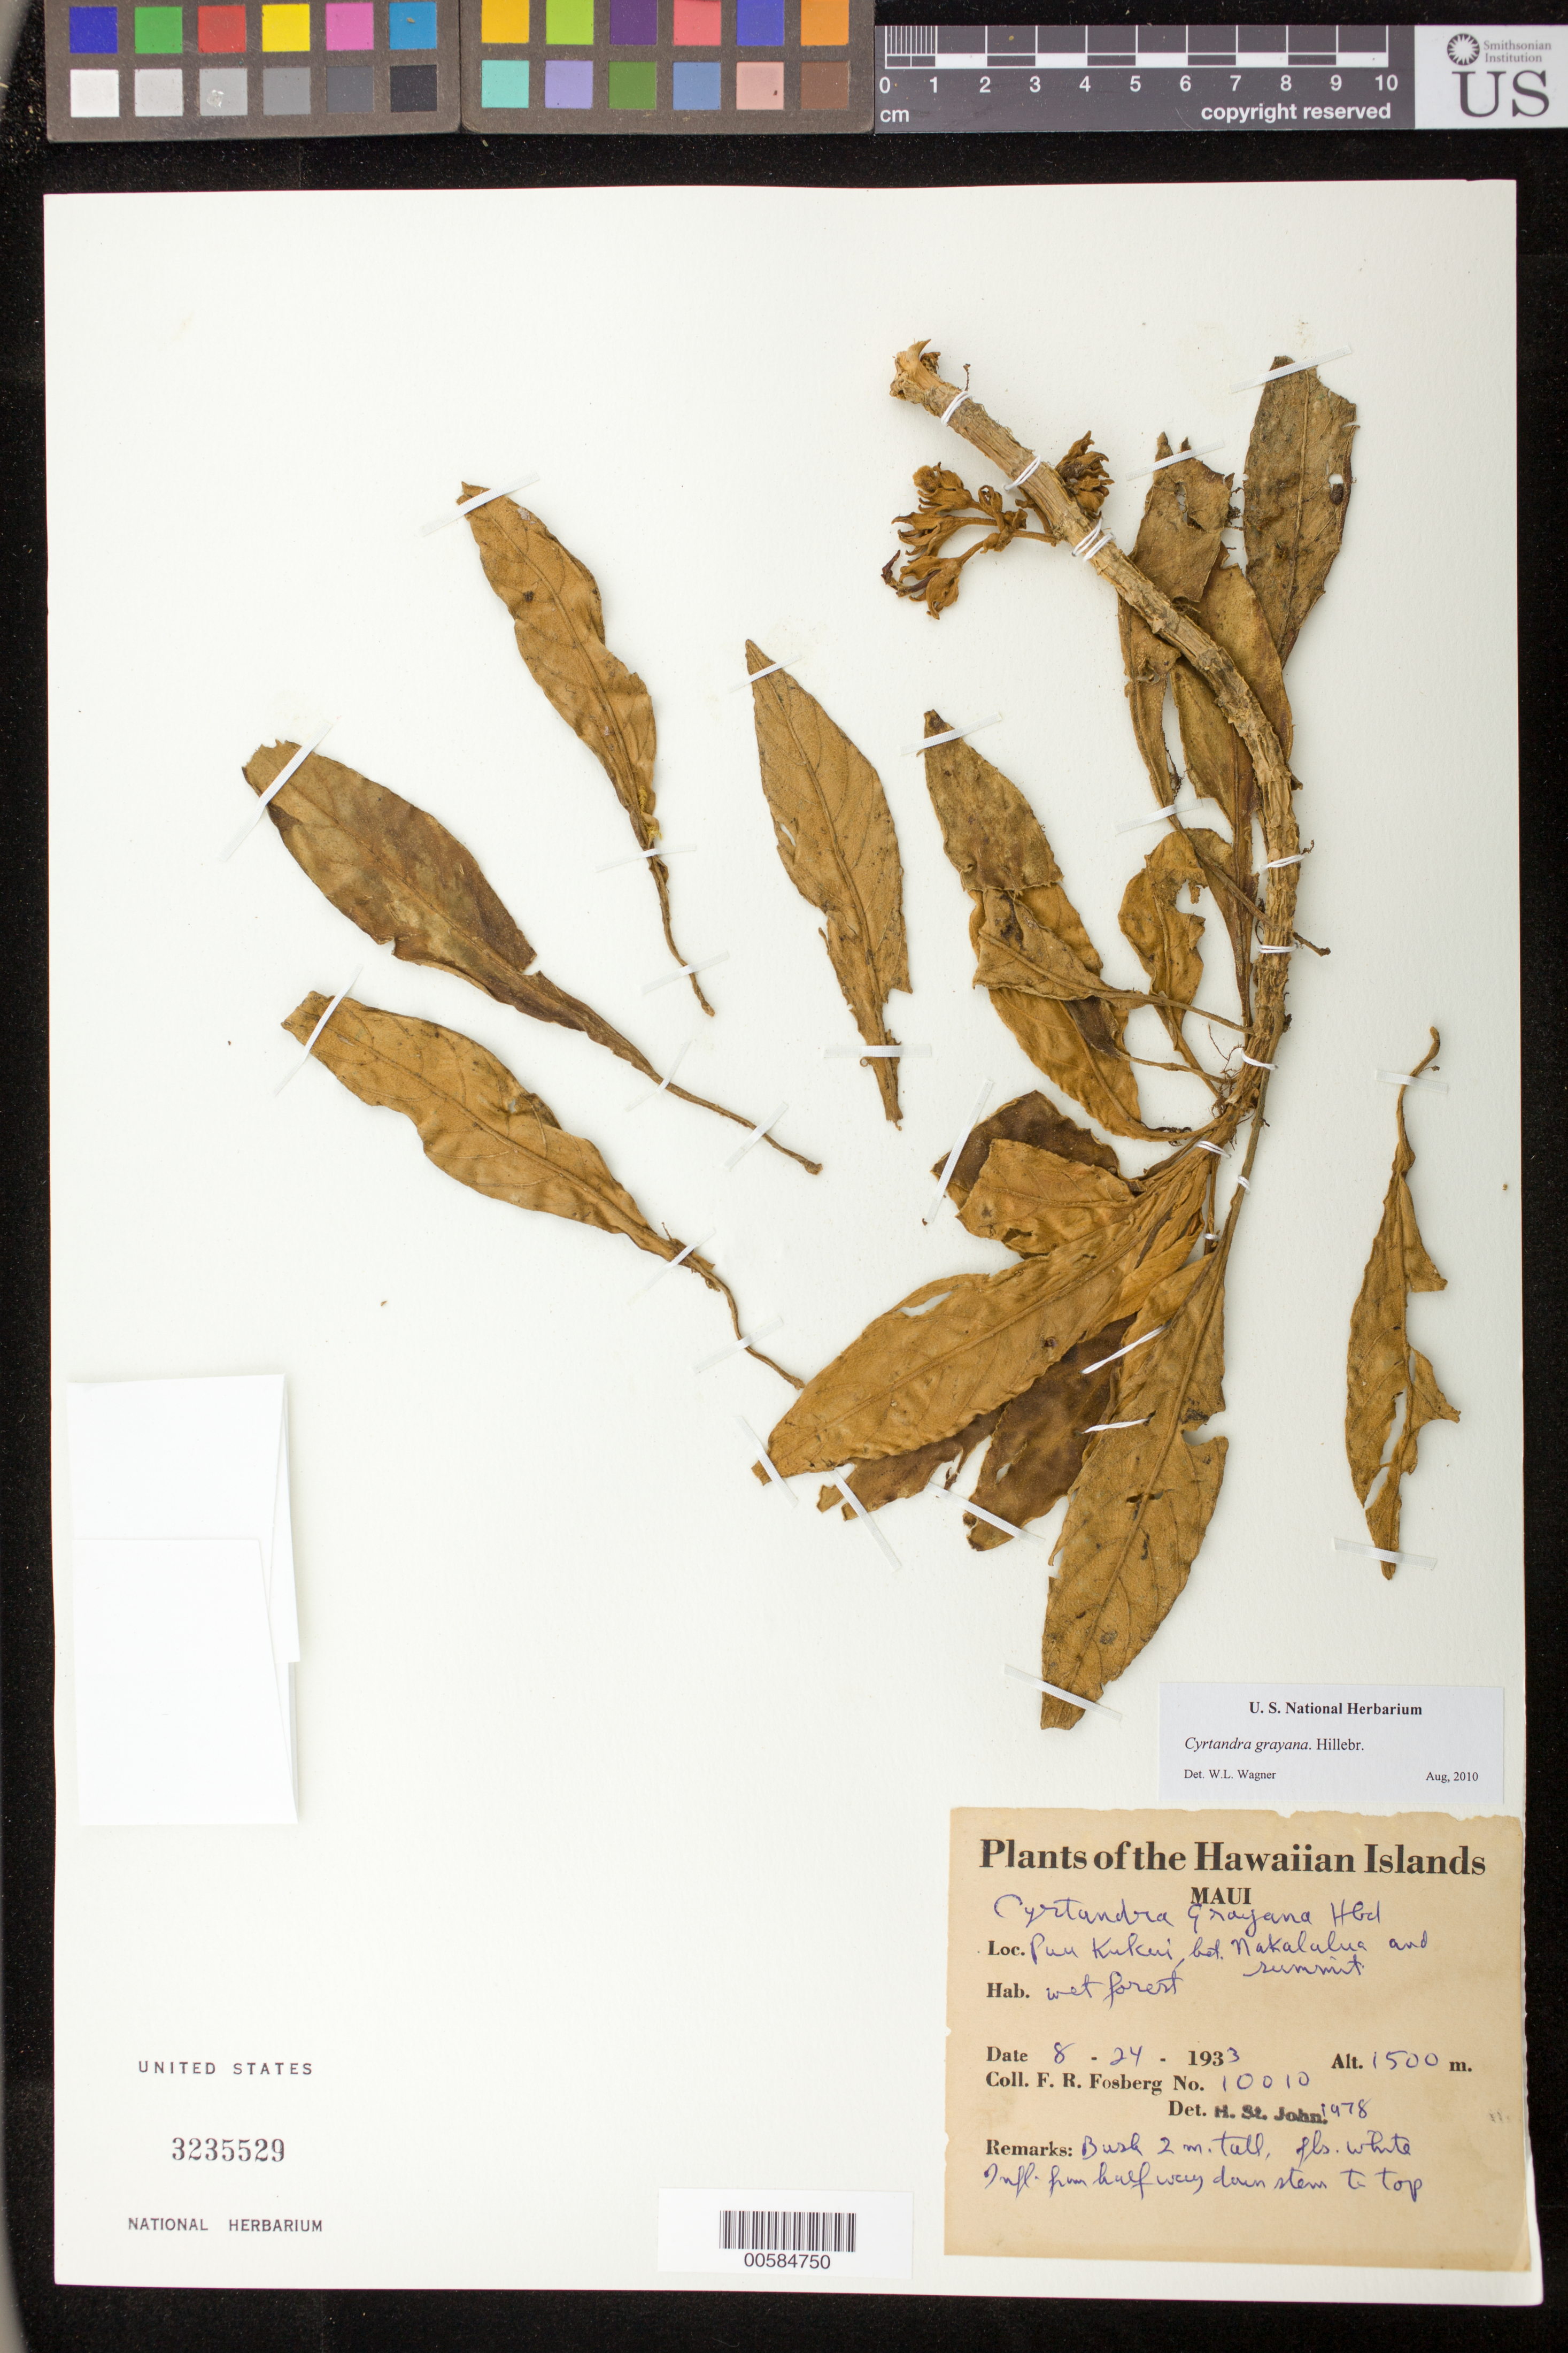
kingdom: Plantae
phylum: Tracheophyta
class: Magnoliopsida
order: Lamiales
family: Gesneriaceae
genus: Cyrtandra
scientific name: Cyrtandra grayana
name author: Hillebr.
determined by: St. John, H.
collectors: F. R. Fosberg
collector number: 10010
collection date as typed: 24 Aug 1933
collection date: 1933-08-24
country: United States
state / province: Hawaii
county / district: Maui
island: Maui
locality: Puu Kukui, between Nakalulua and summit.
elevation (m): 1500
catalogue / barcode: US 3235529